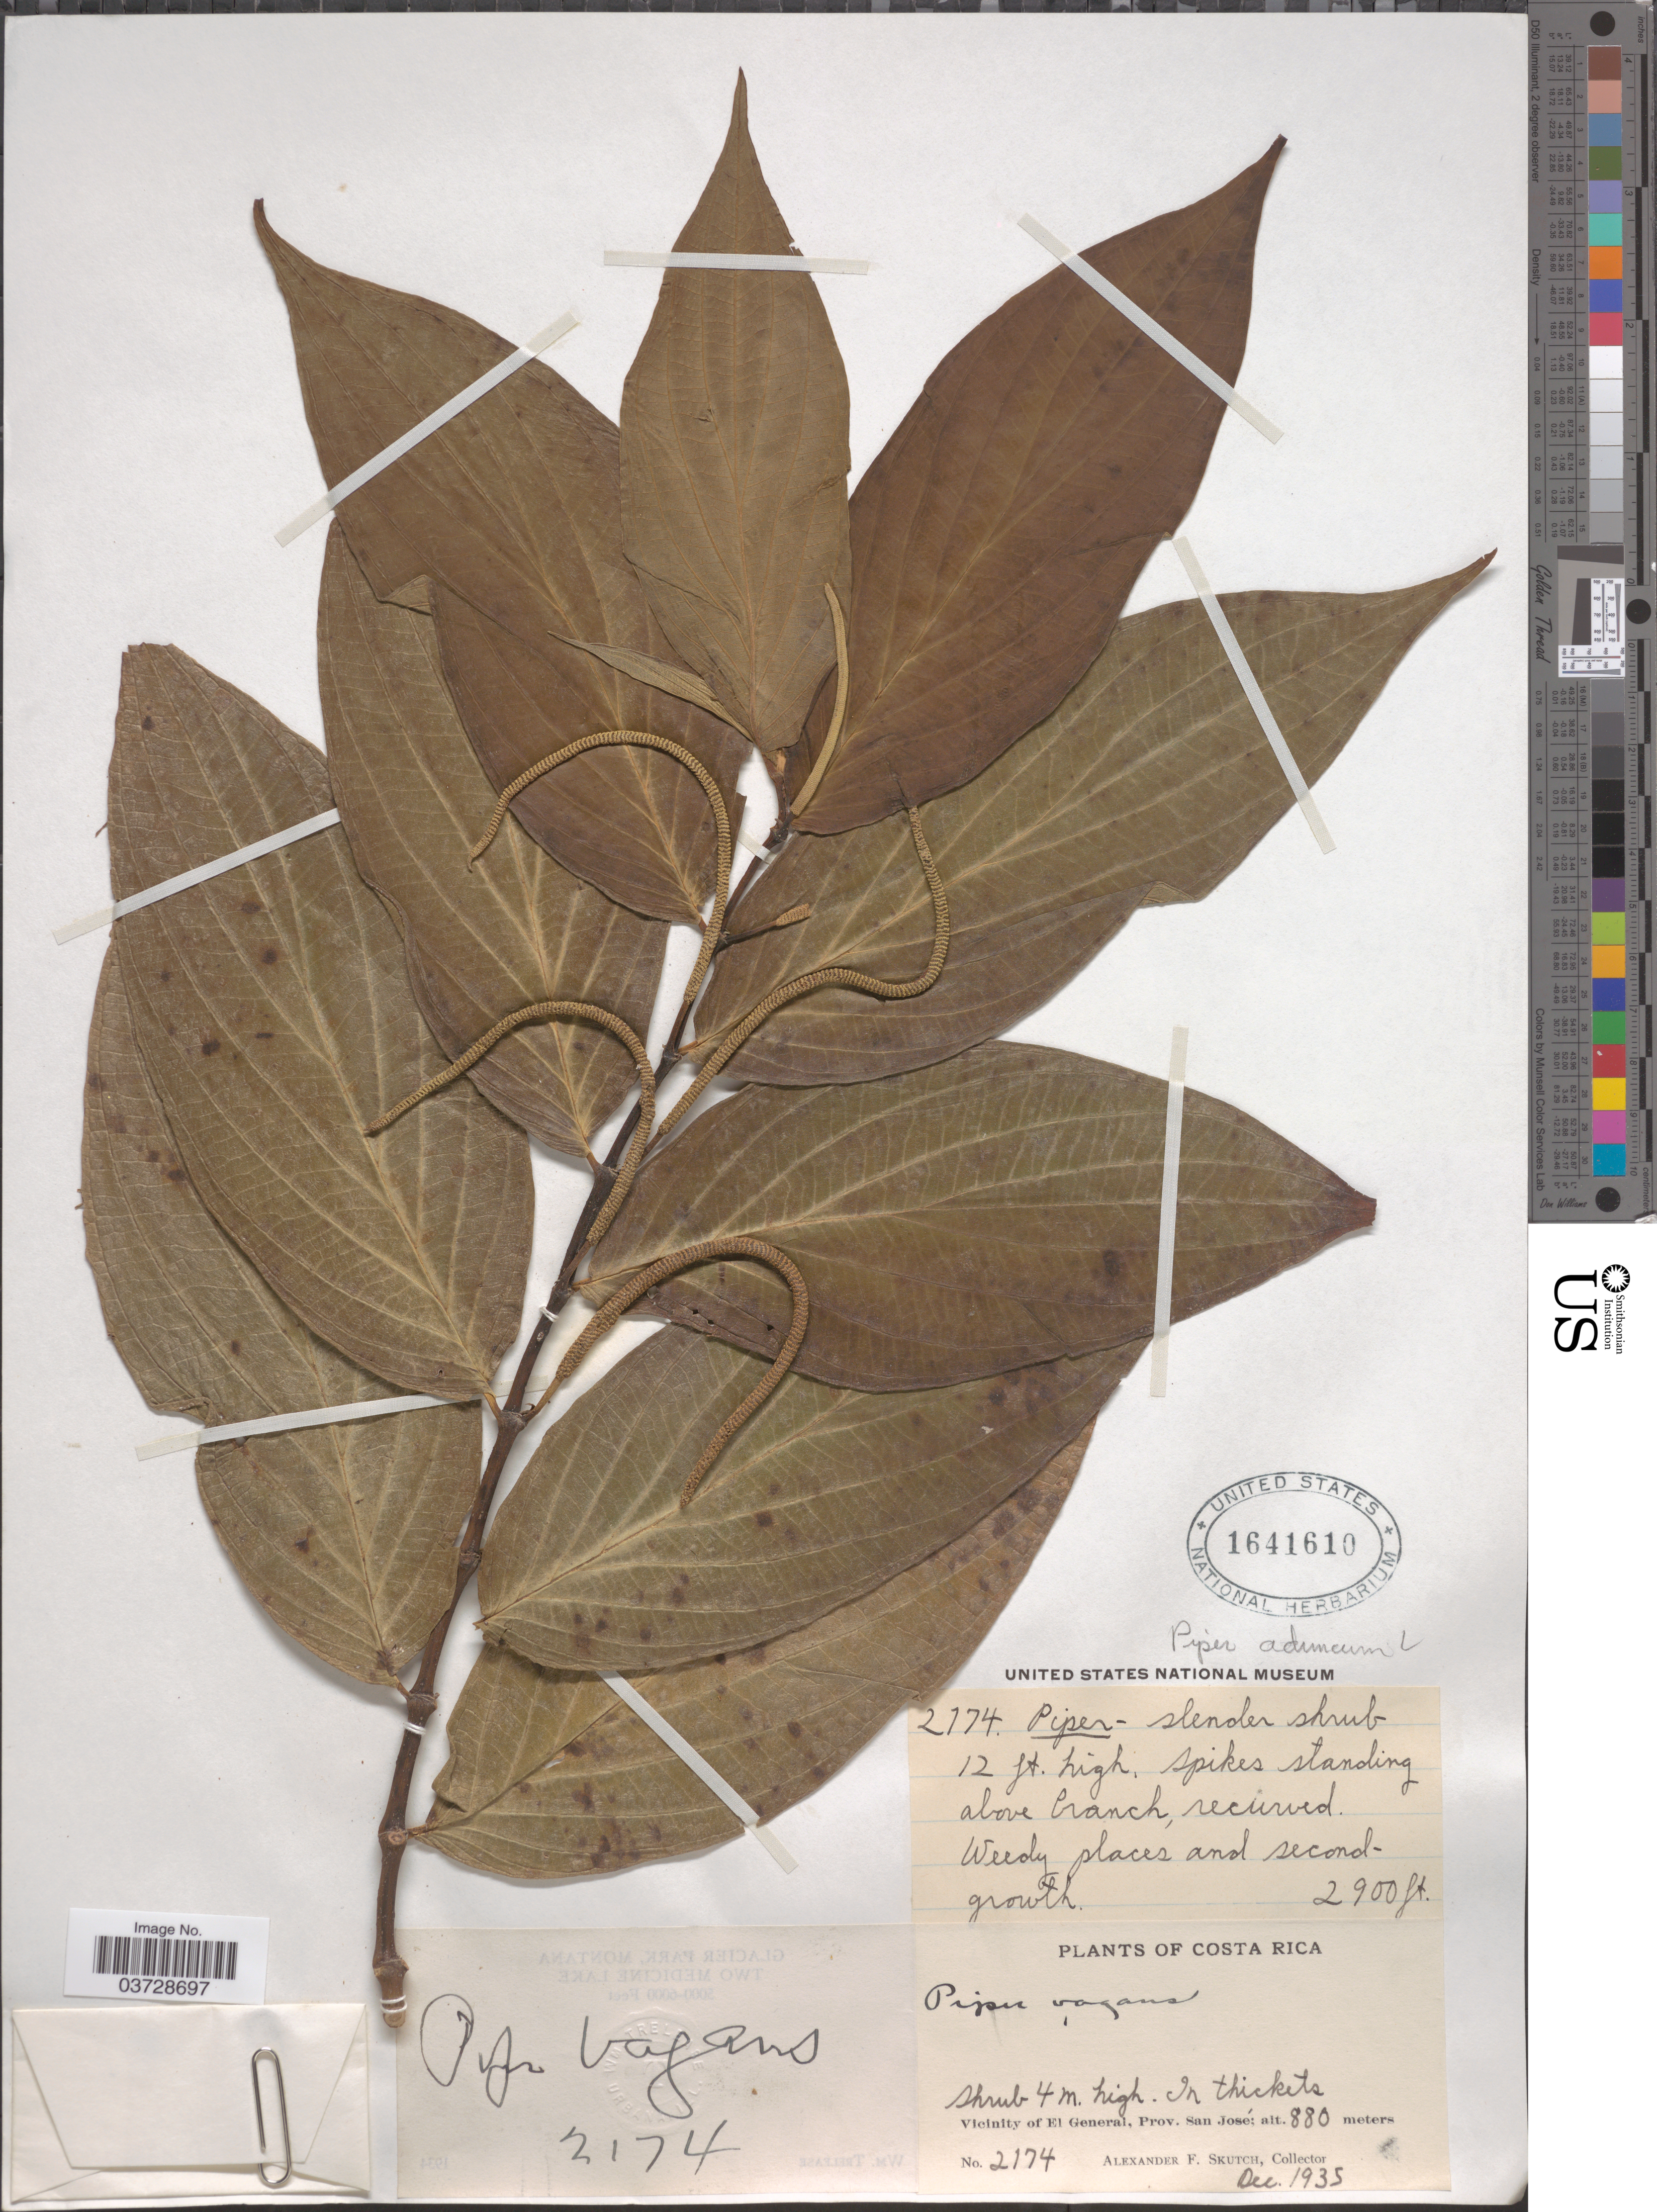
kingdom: Plantae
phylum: Tracheophyta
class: Magnoliopsida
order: Piperales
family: Piperaceae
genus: Piper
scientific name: Piper aduncum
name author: L.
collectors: A. F. Skutch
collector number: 2174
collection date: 1935-12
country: Costa Rica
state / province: San José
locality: Vicinity of El General.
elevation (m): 880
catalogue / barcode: US 1641610